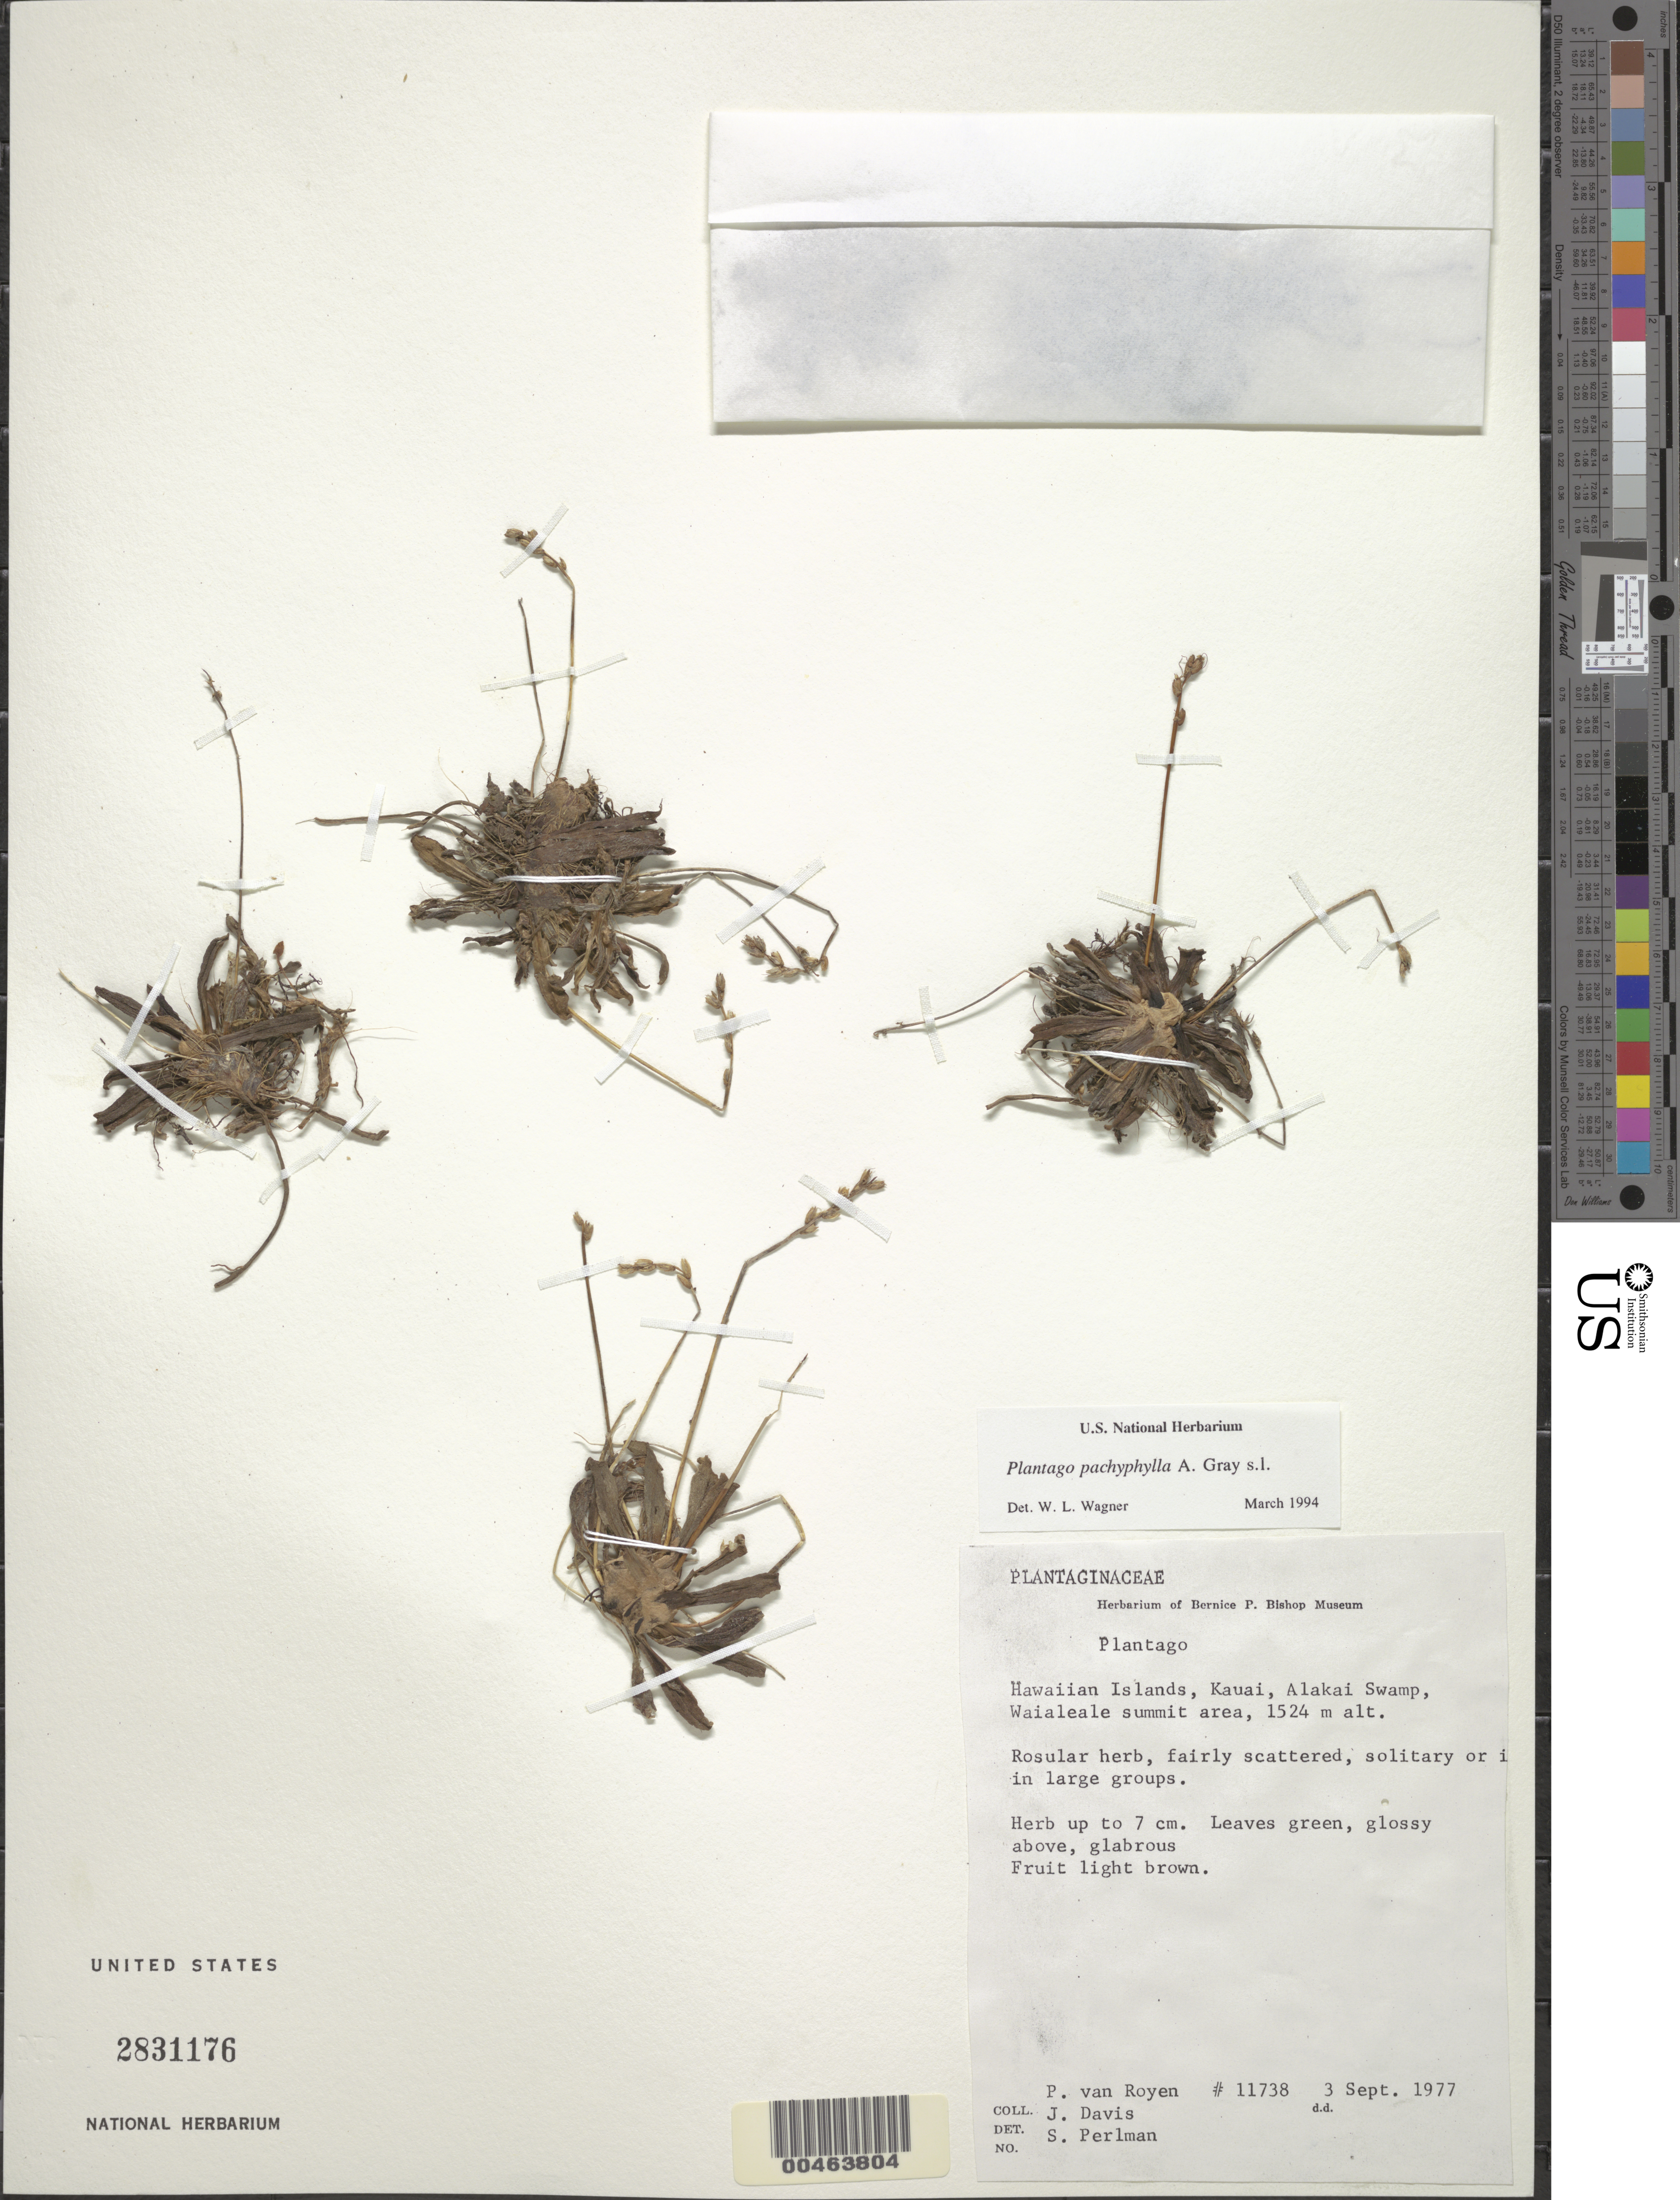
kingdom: Plantae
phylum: Tracheophyta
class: Magnoliopsida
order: Lamiales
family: Plantaginaceae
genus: Plantago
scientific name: Plantago pachyphylla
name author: A. Gray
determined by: Wagner, W. L., (BOT), Smithsonian Institution - National Museum of Natural History (UNITED STATES)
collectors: P. van Royen, J. Davis & S. P. Perlman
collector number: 11738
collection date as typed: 3 Sep 1977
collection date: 1977-09-03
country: United States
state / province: Hawaii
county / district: Kauai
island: Kaua'i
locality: Alakai Swamp, Waialeale summit area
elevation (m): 1524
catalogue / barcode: US 2831176